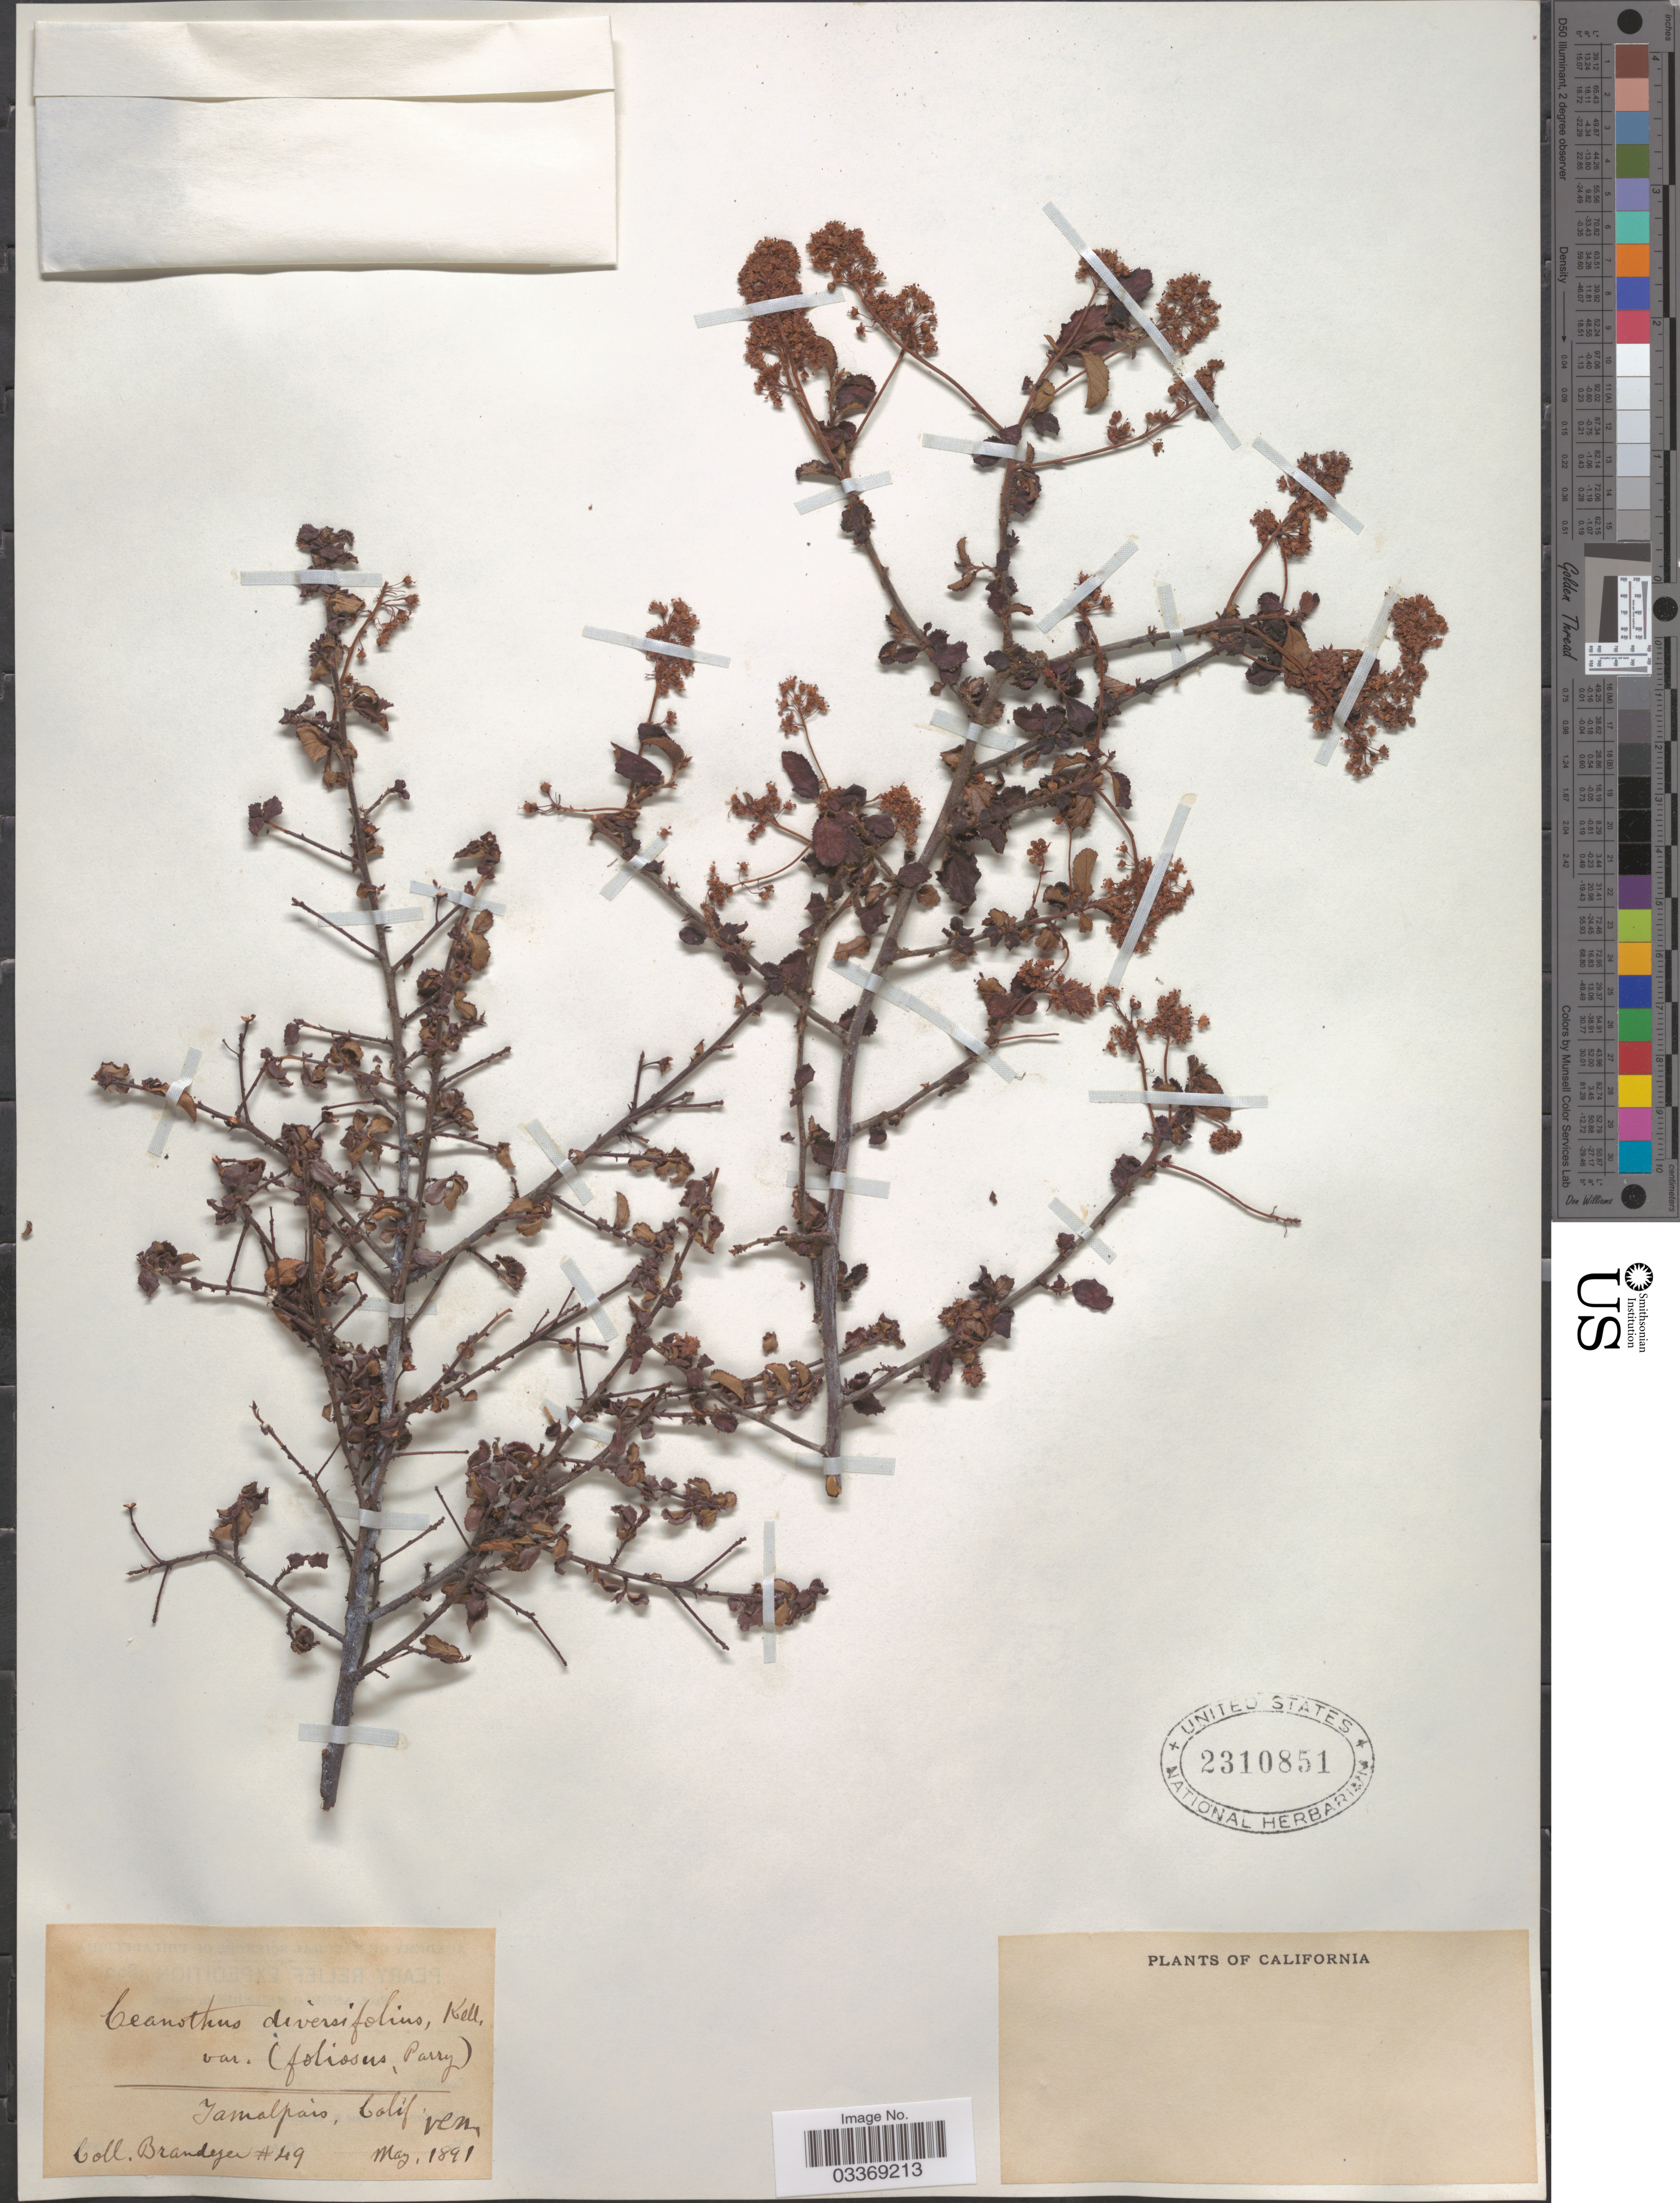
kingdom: Plantae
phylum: Tracheophyta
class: Magnoliopsida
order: Rosales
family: Rhamnaceae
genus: Ceanothus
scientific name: Ceanothus diversifolius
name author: Kellogg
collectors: -- Brandegee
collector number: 49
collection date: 1891-05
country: United States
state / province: California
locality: Tamalpais.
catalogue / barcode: US 2310851